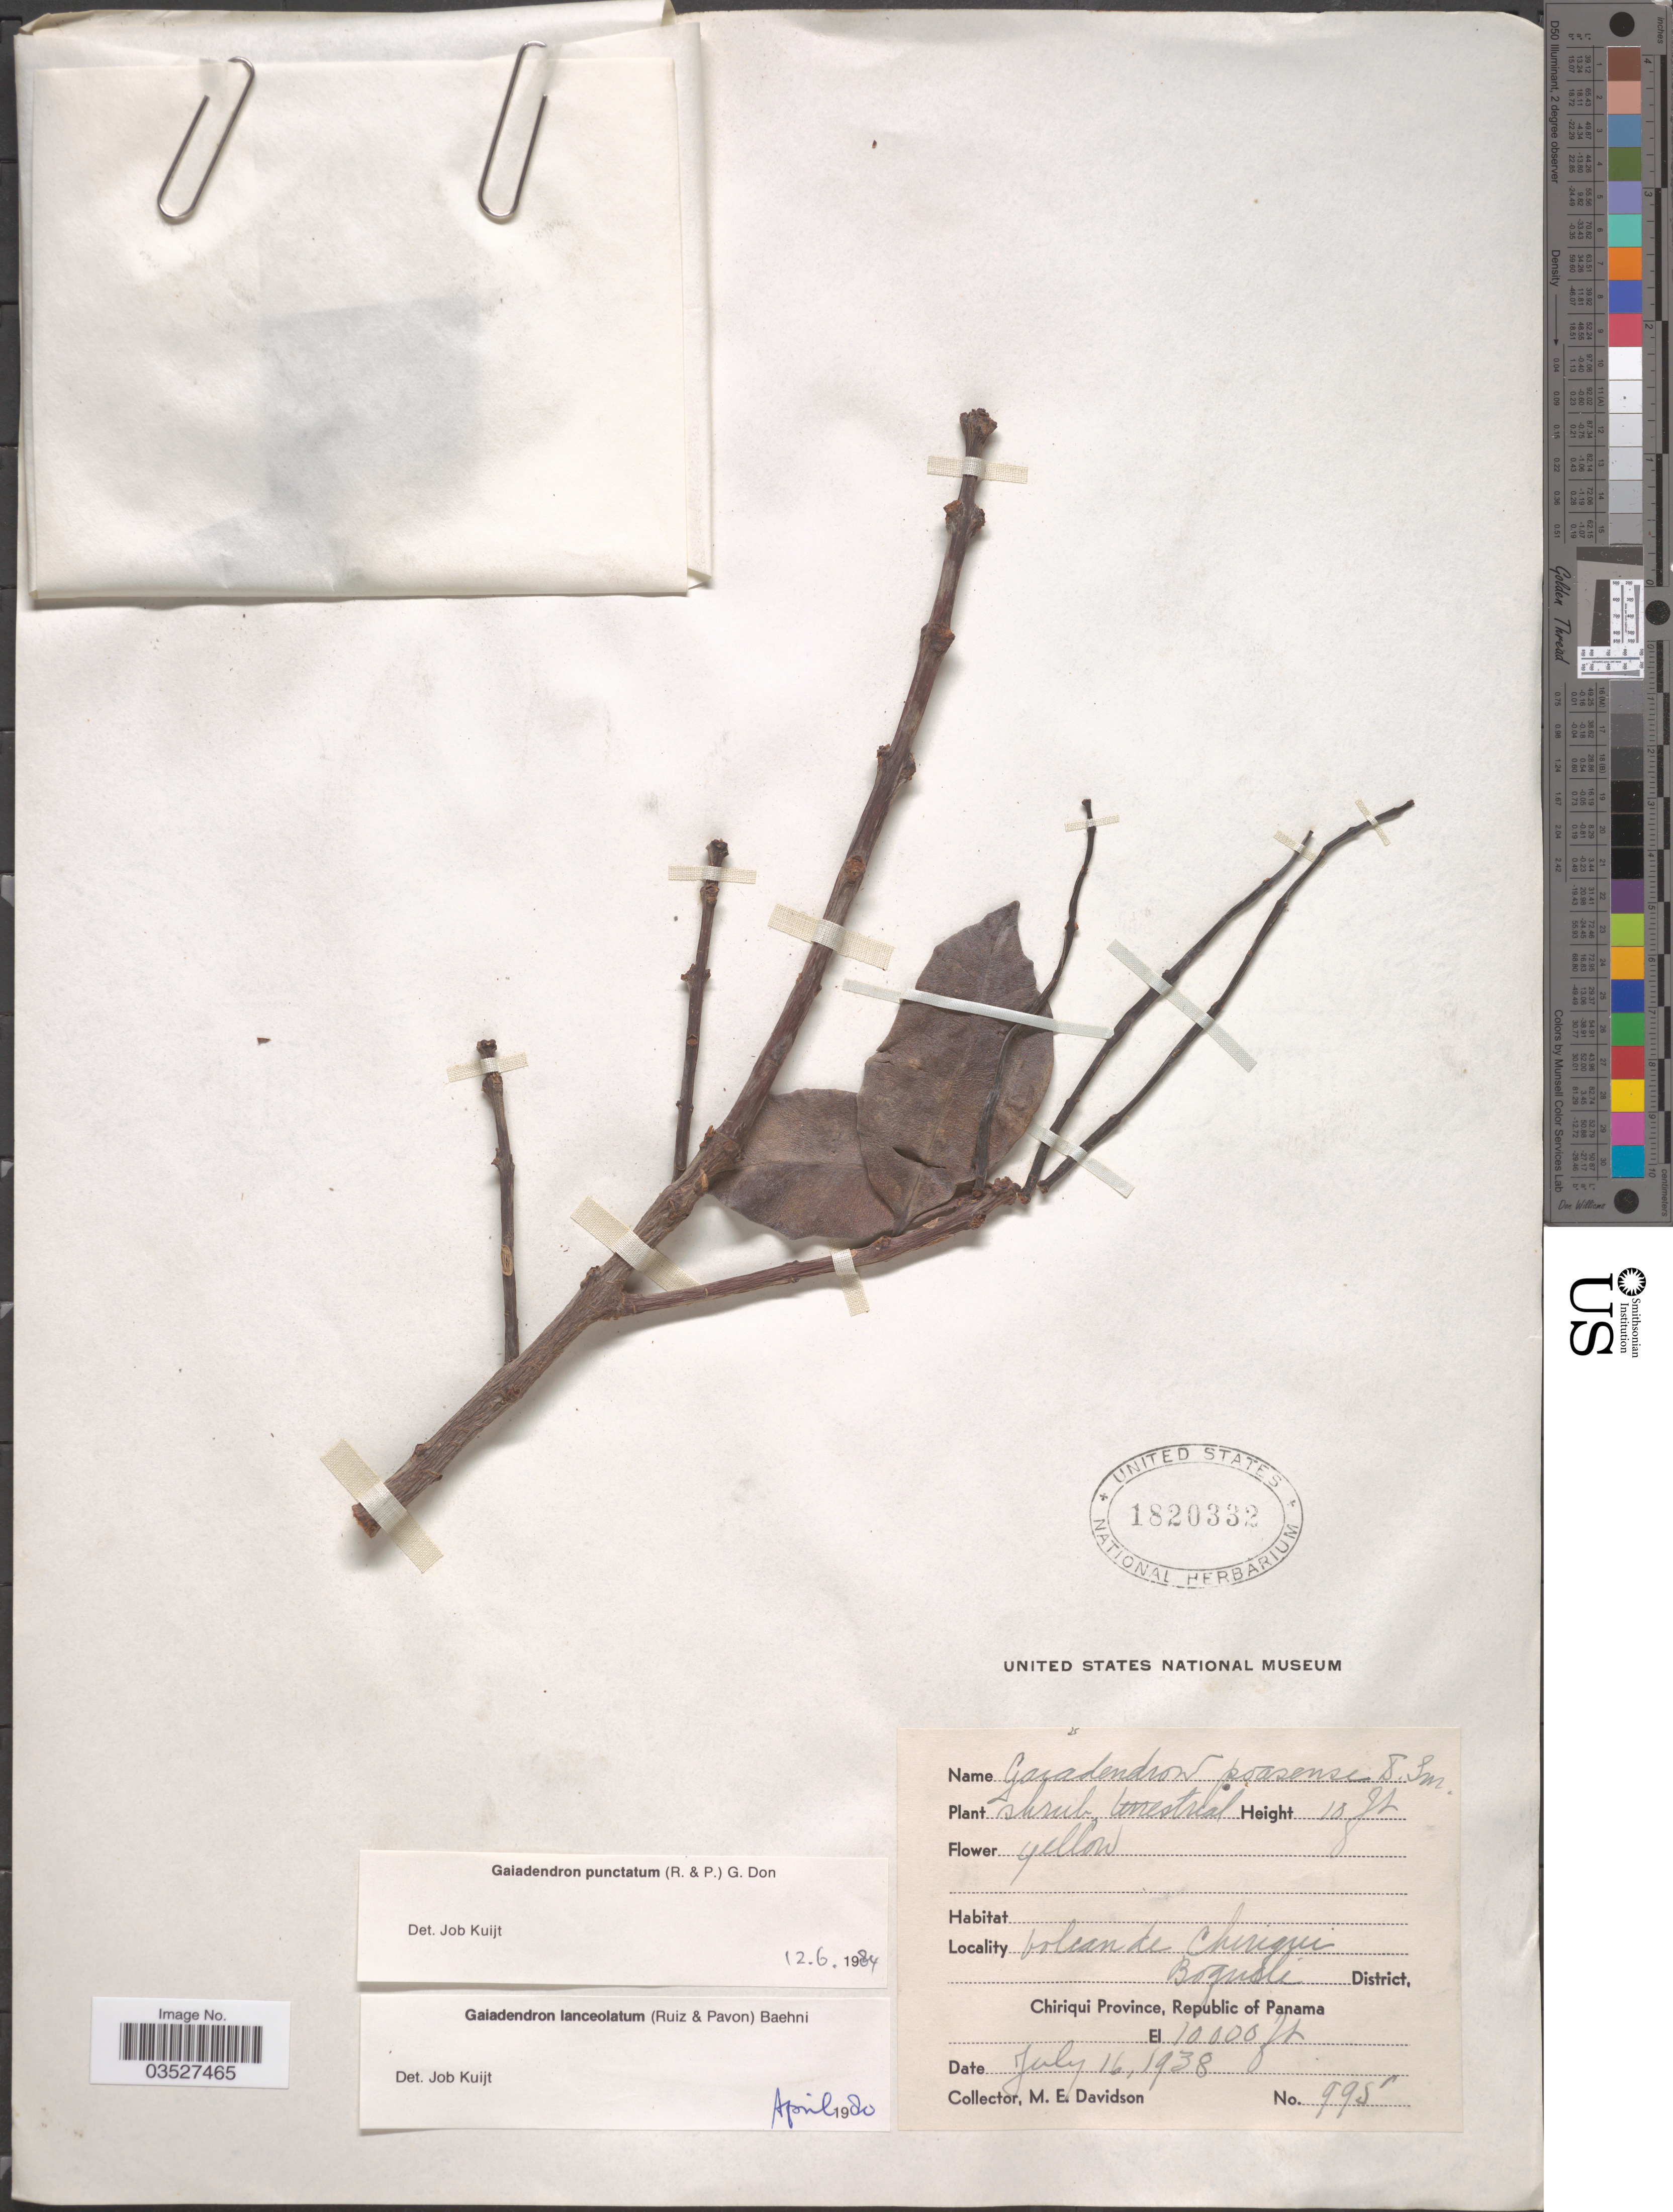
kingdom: Plantae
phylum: Tracheophyta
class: Magnoliopsida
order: Santalales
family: Loranthaceae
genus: Gaiadendron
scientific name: Gaiadendron punctatum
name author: (Ruiz & Pav.) G. Don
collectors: M. E. Davidson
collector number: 995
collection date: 1938-07-16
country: Panama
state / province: Chiriqui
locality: Volcan de Chiriqui. Boquete District.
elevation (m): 3048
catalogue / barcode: US 1820332